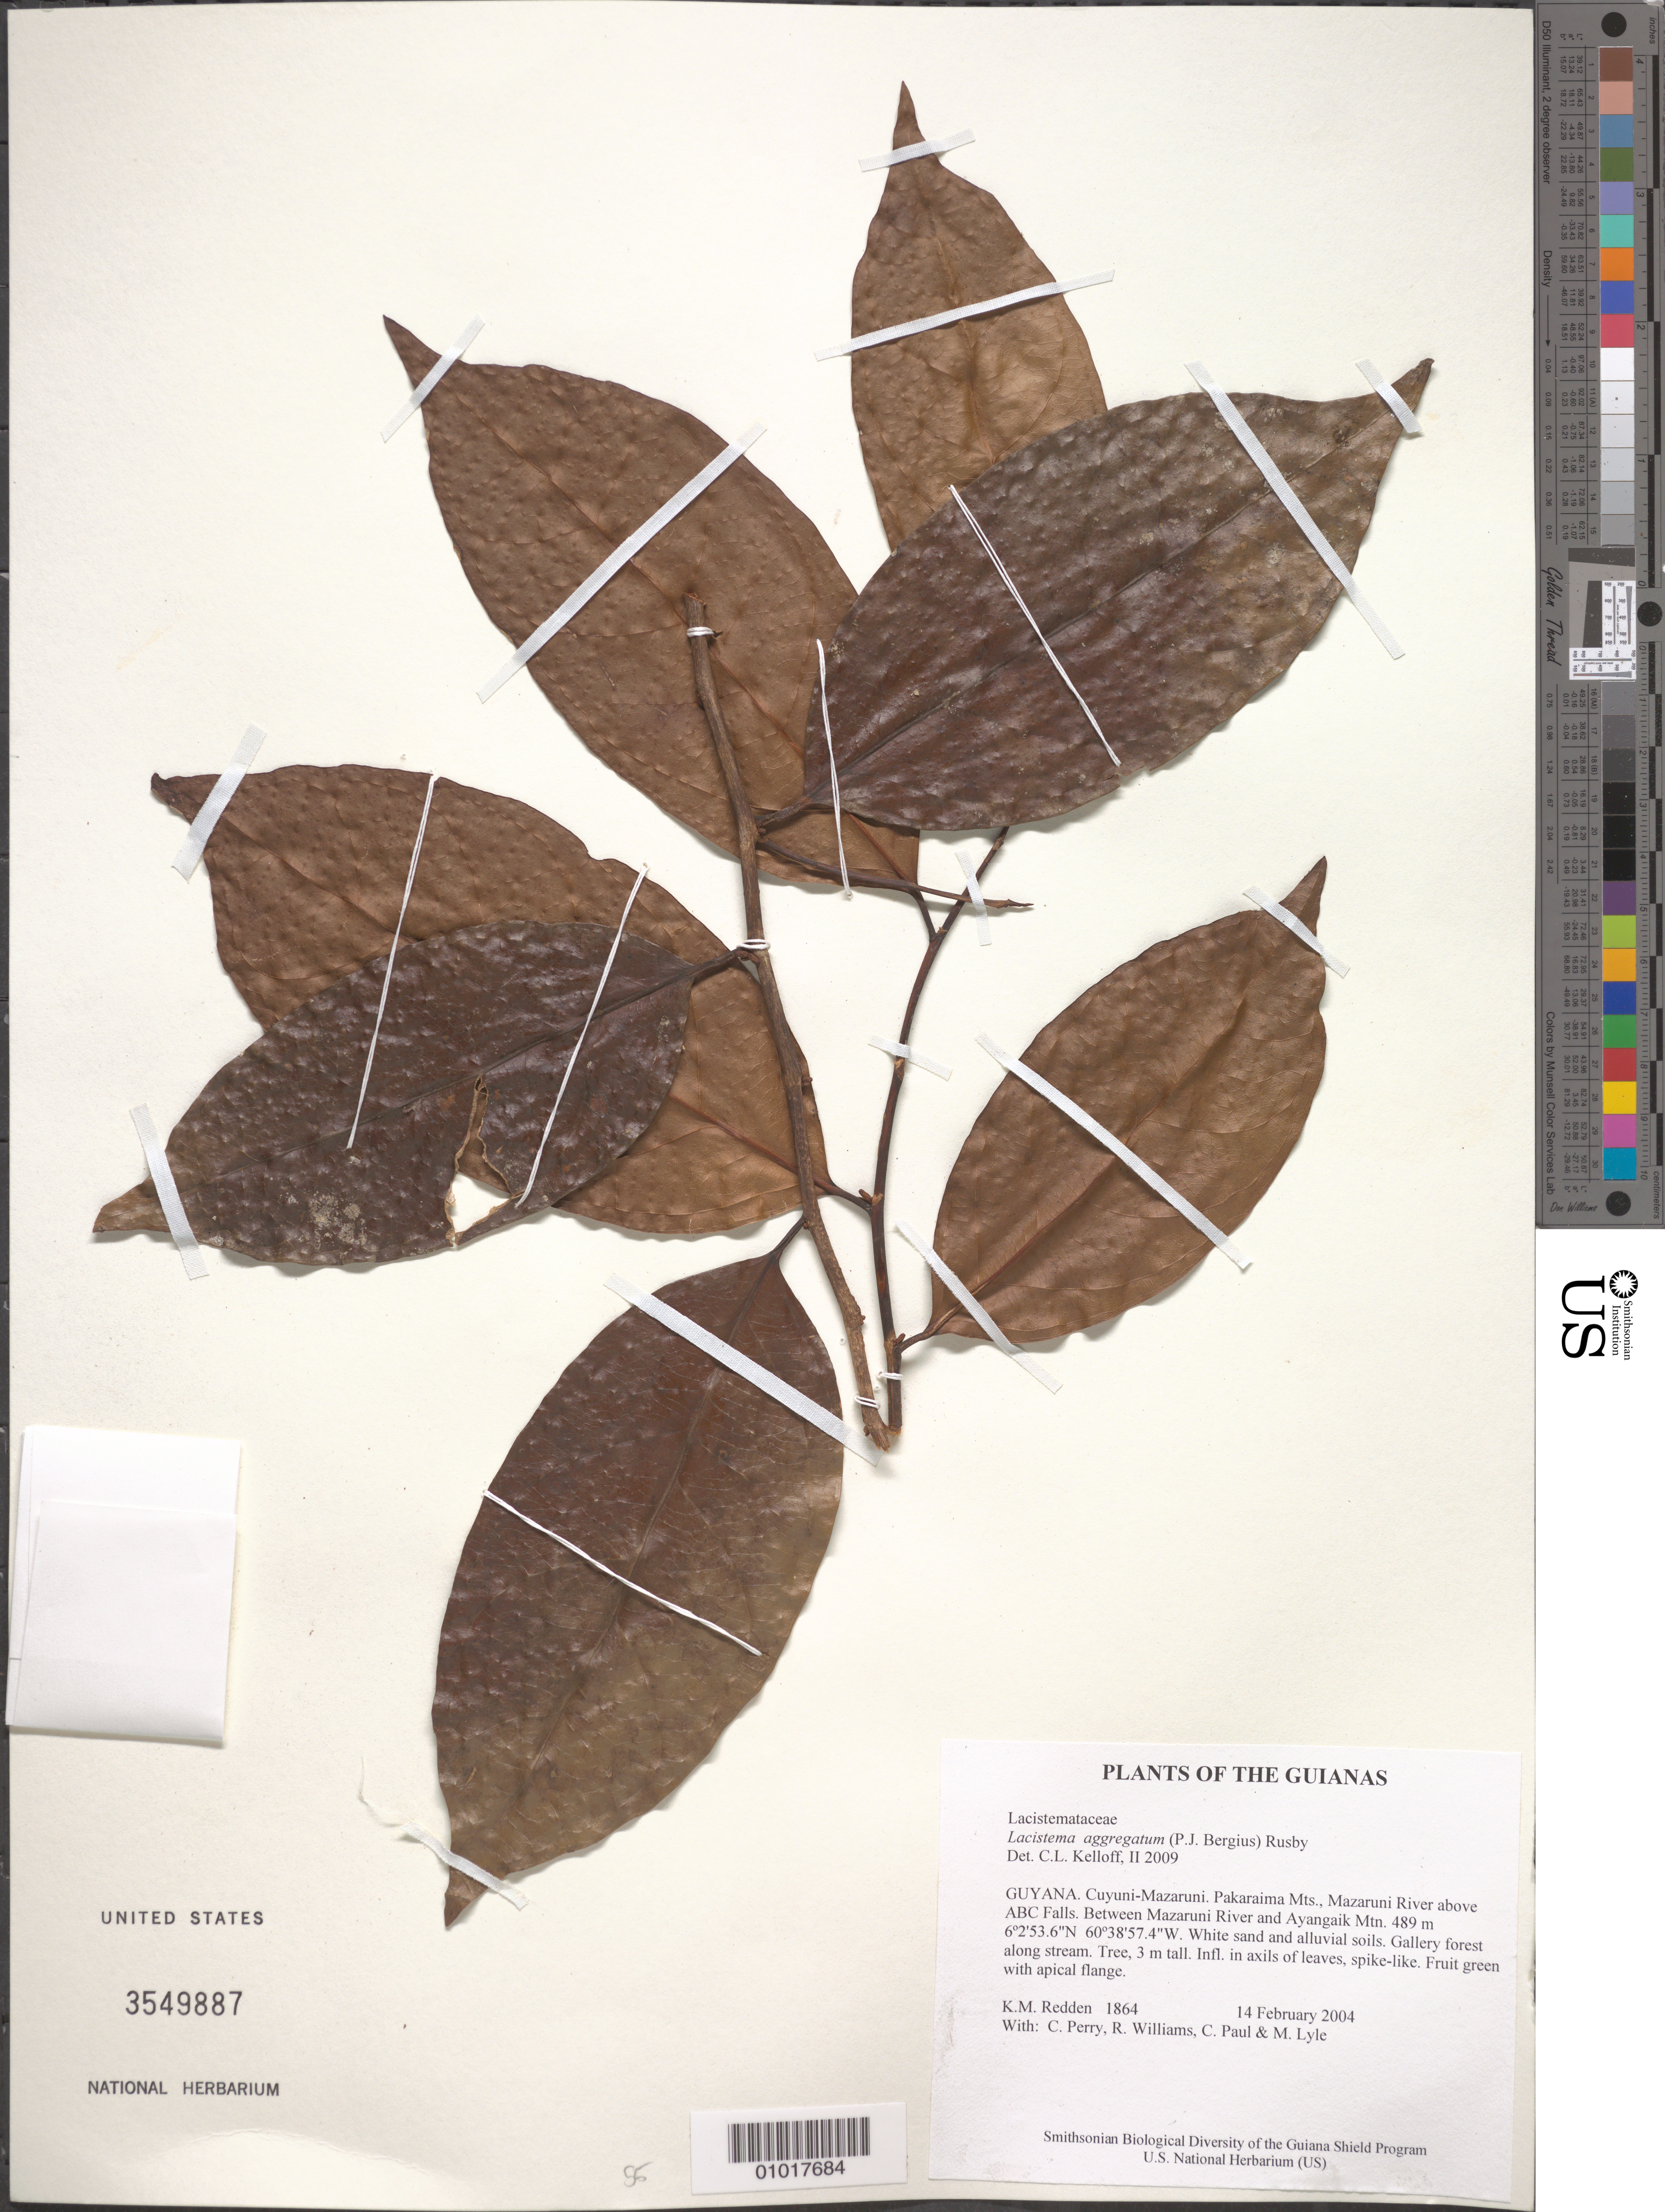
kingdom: Plantae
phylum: Tracheophyta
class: Magnoliopsida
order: Malpighiales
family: Lacistemataceae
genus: Lacistema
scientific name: Lacistema aggregatum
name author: (P.J. Bergius) Rusby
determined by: Kelloff, Carol L., (US), Smithsonian Institution - National Museum of Natural History (UNITED STATES)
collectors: K. M. Redden, C. Perry, R. Williams, C. Paul & M. Lyle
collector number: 1864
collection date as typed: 14 February 2004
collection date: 2004-02-14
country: Guyana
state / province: Cuyuni-Mazaruni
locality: Pakaraima Mts., Mazaruni River above ABC Falls. Between Mazaruni River and Ayangaik Mtn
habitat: White sand and alluvial soils. Gallery forest along stream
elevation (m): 489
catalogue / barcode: US 3549887